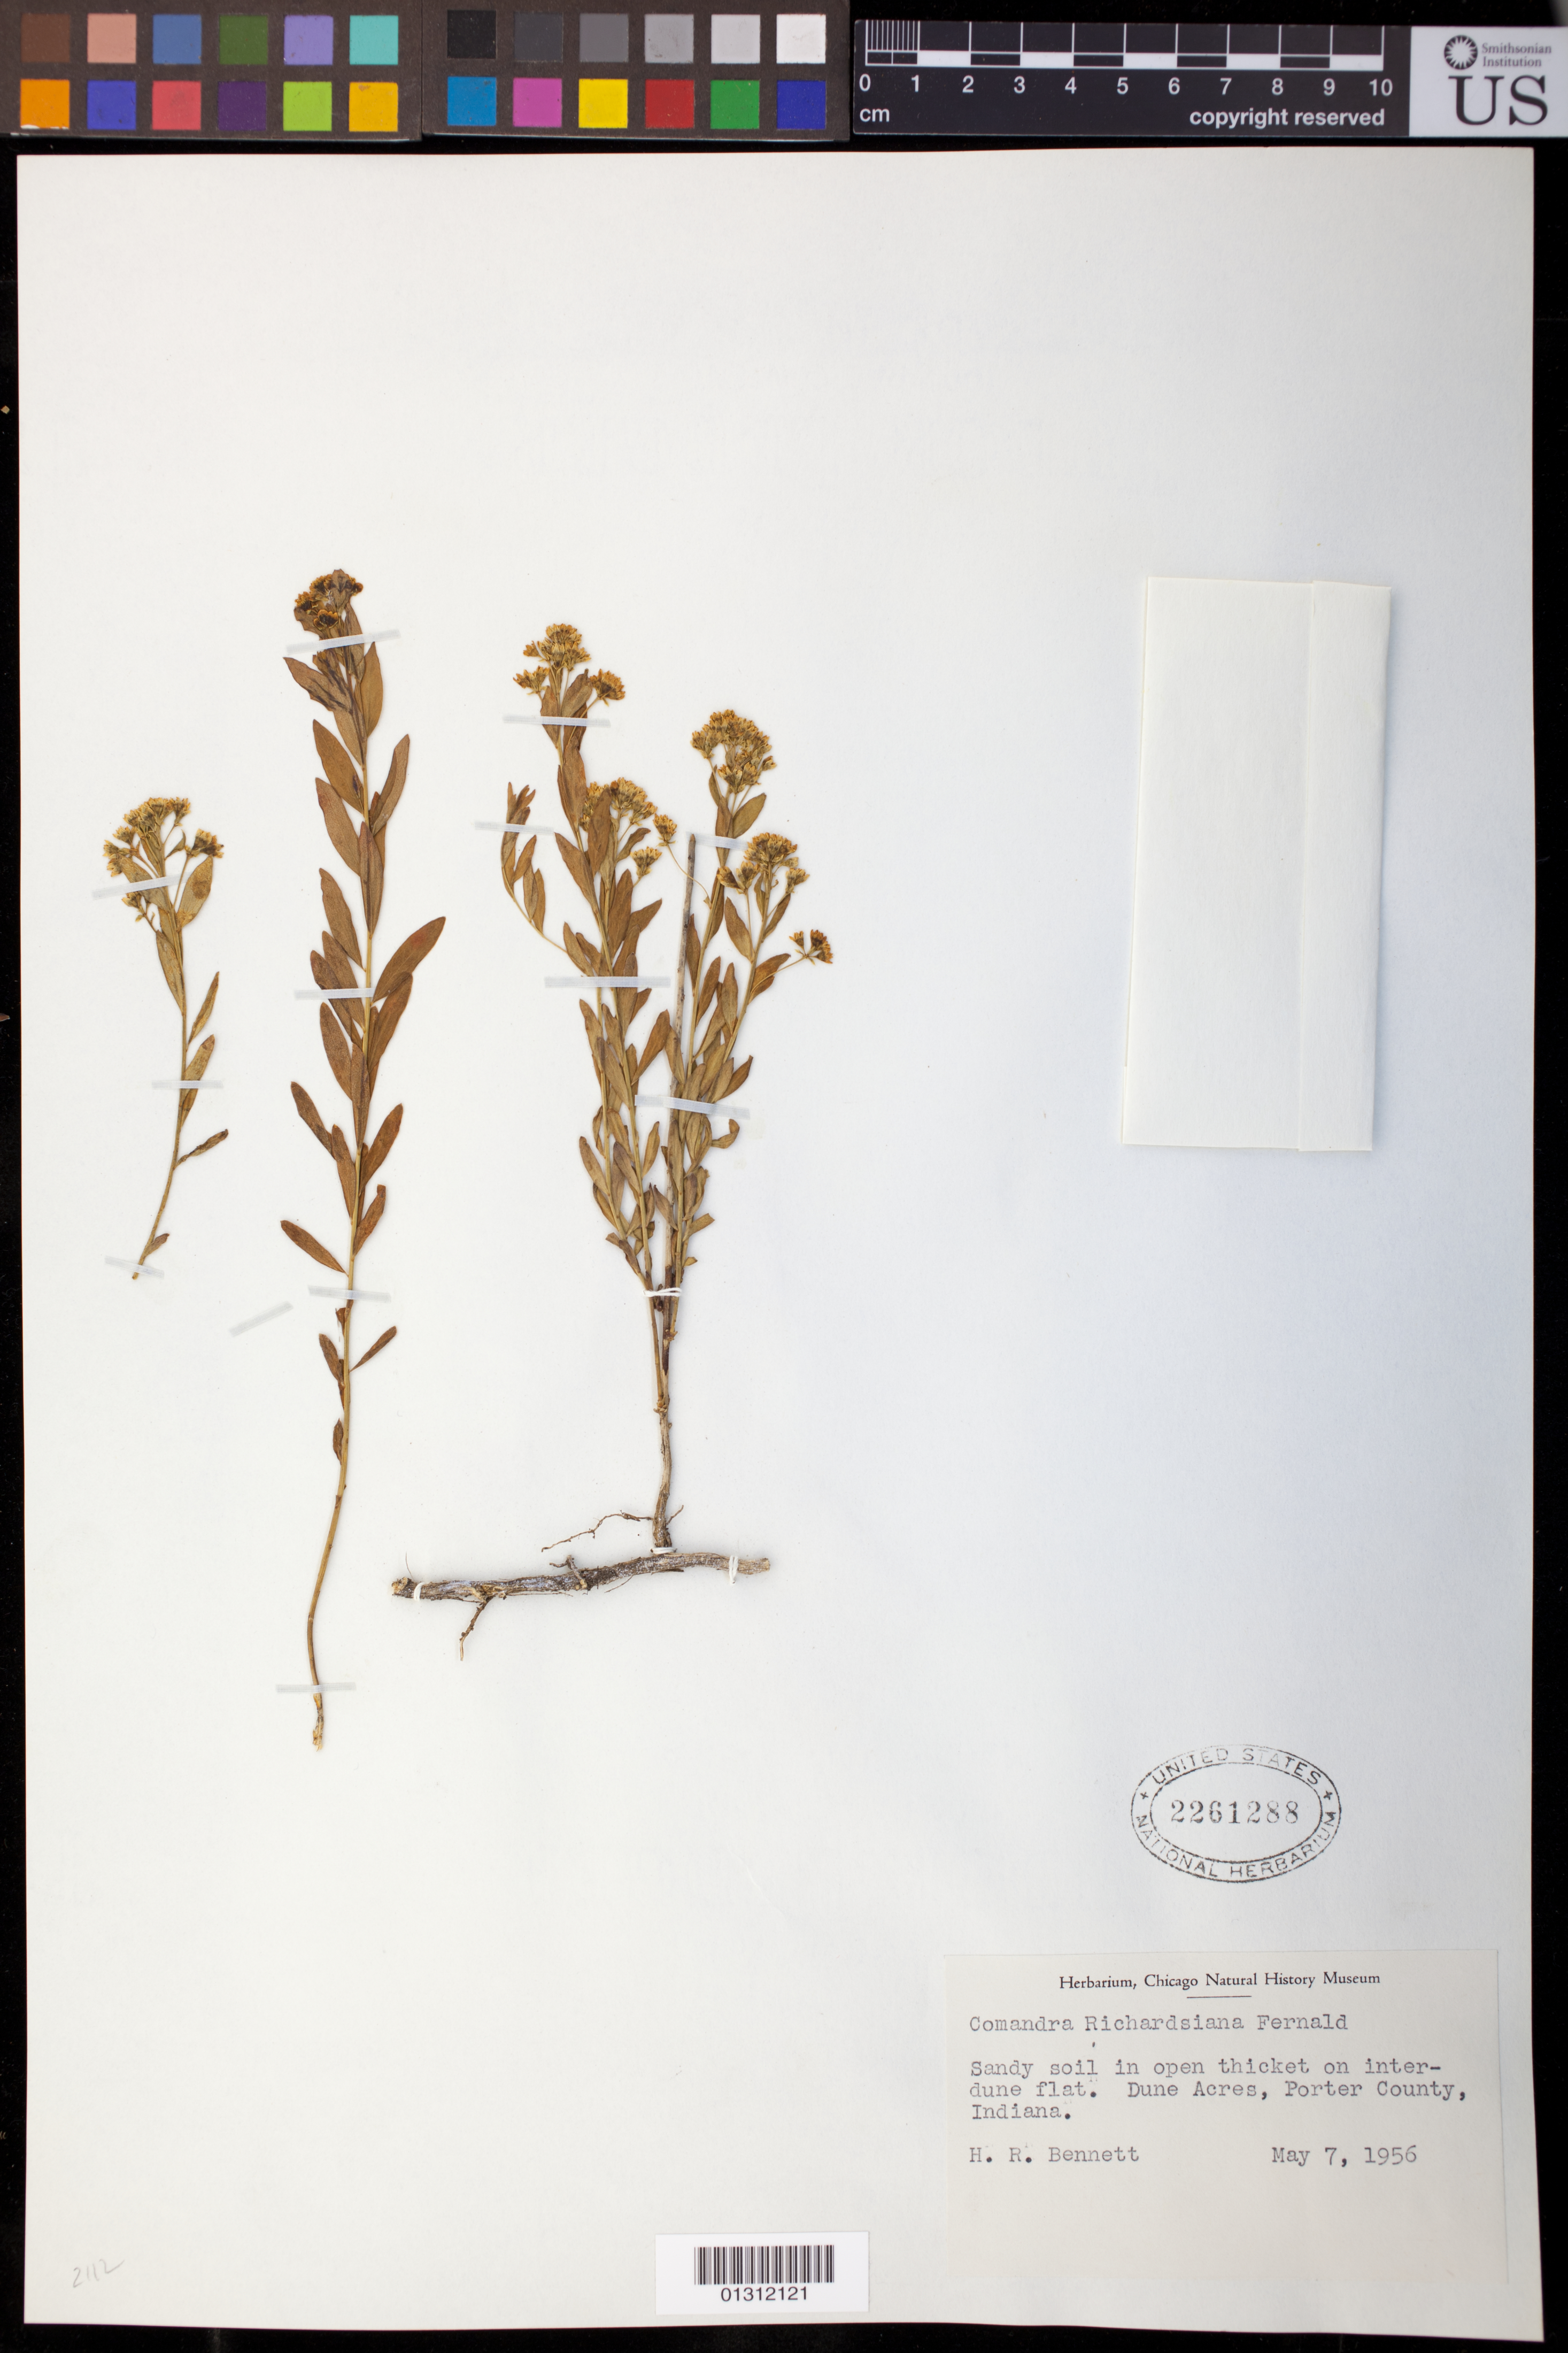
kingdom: Plantae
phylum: Tracheophyta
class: Magnoliopsida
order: Santalales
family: Comandraceae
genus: Comandra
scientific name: Comandra richardsiana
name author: Fernald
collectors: H. R. Bennett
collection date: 1956-05-07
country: United States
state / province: Indiana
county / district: Porter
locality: Dune Acres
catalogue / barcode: US 2261288